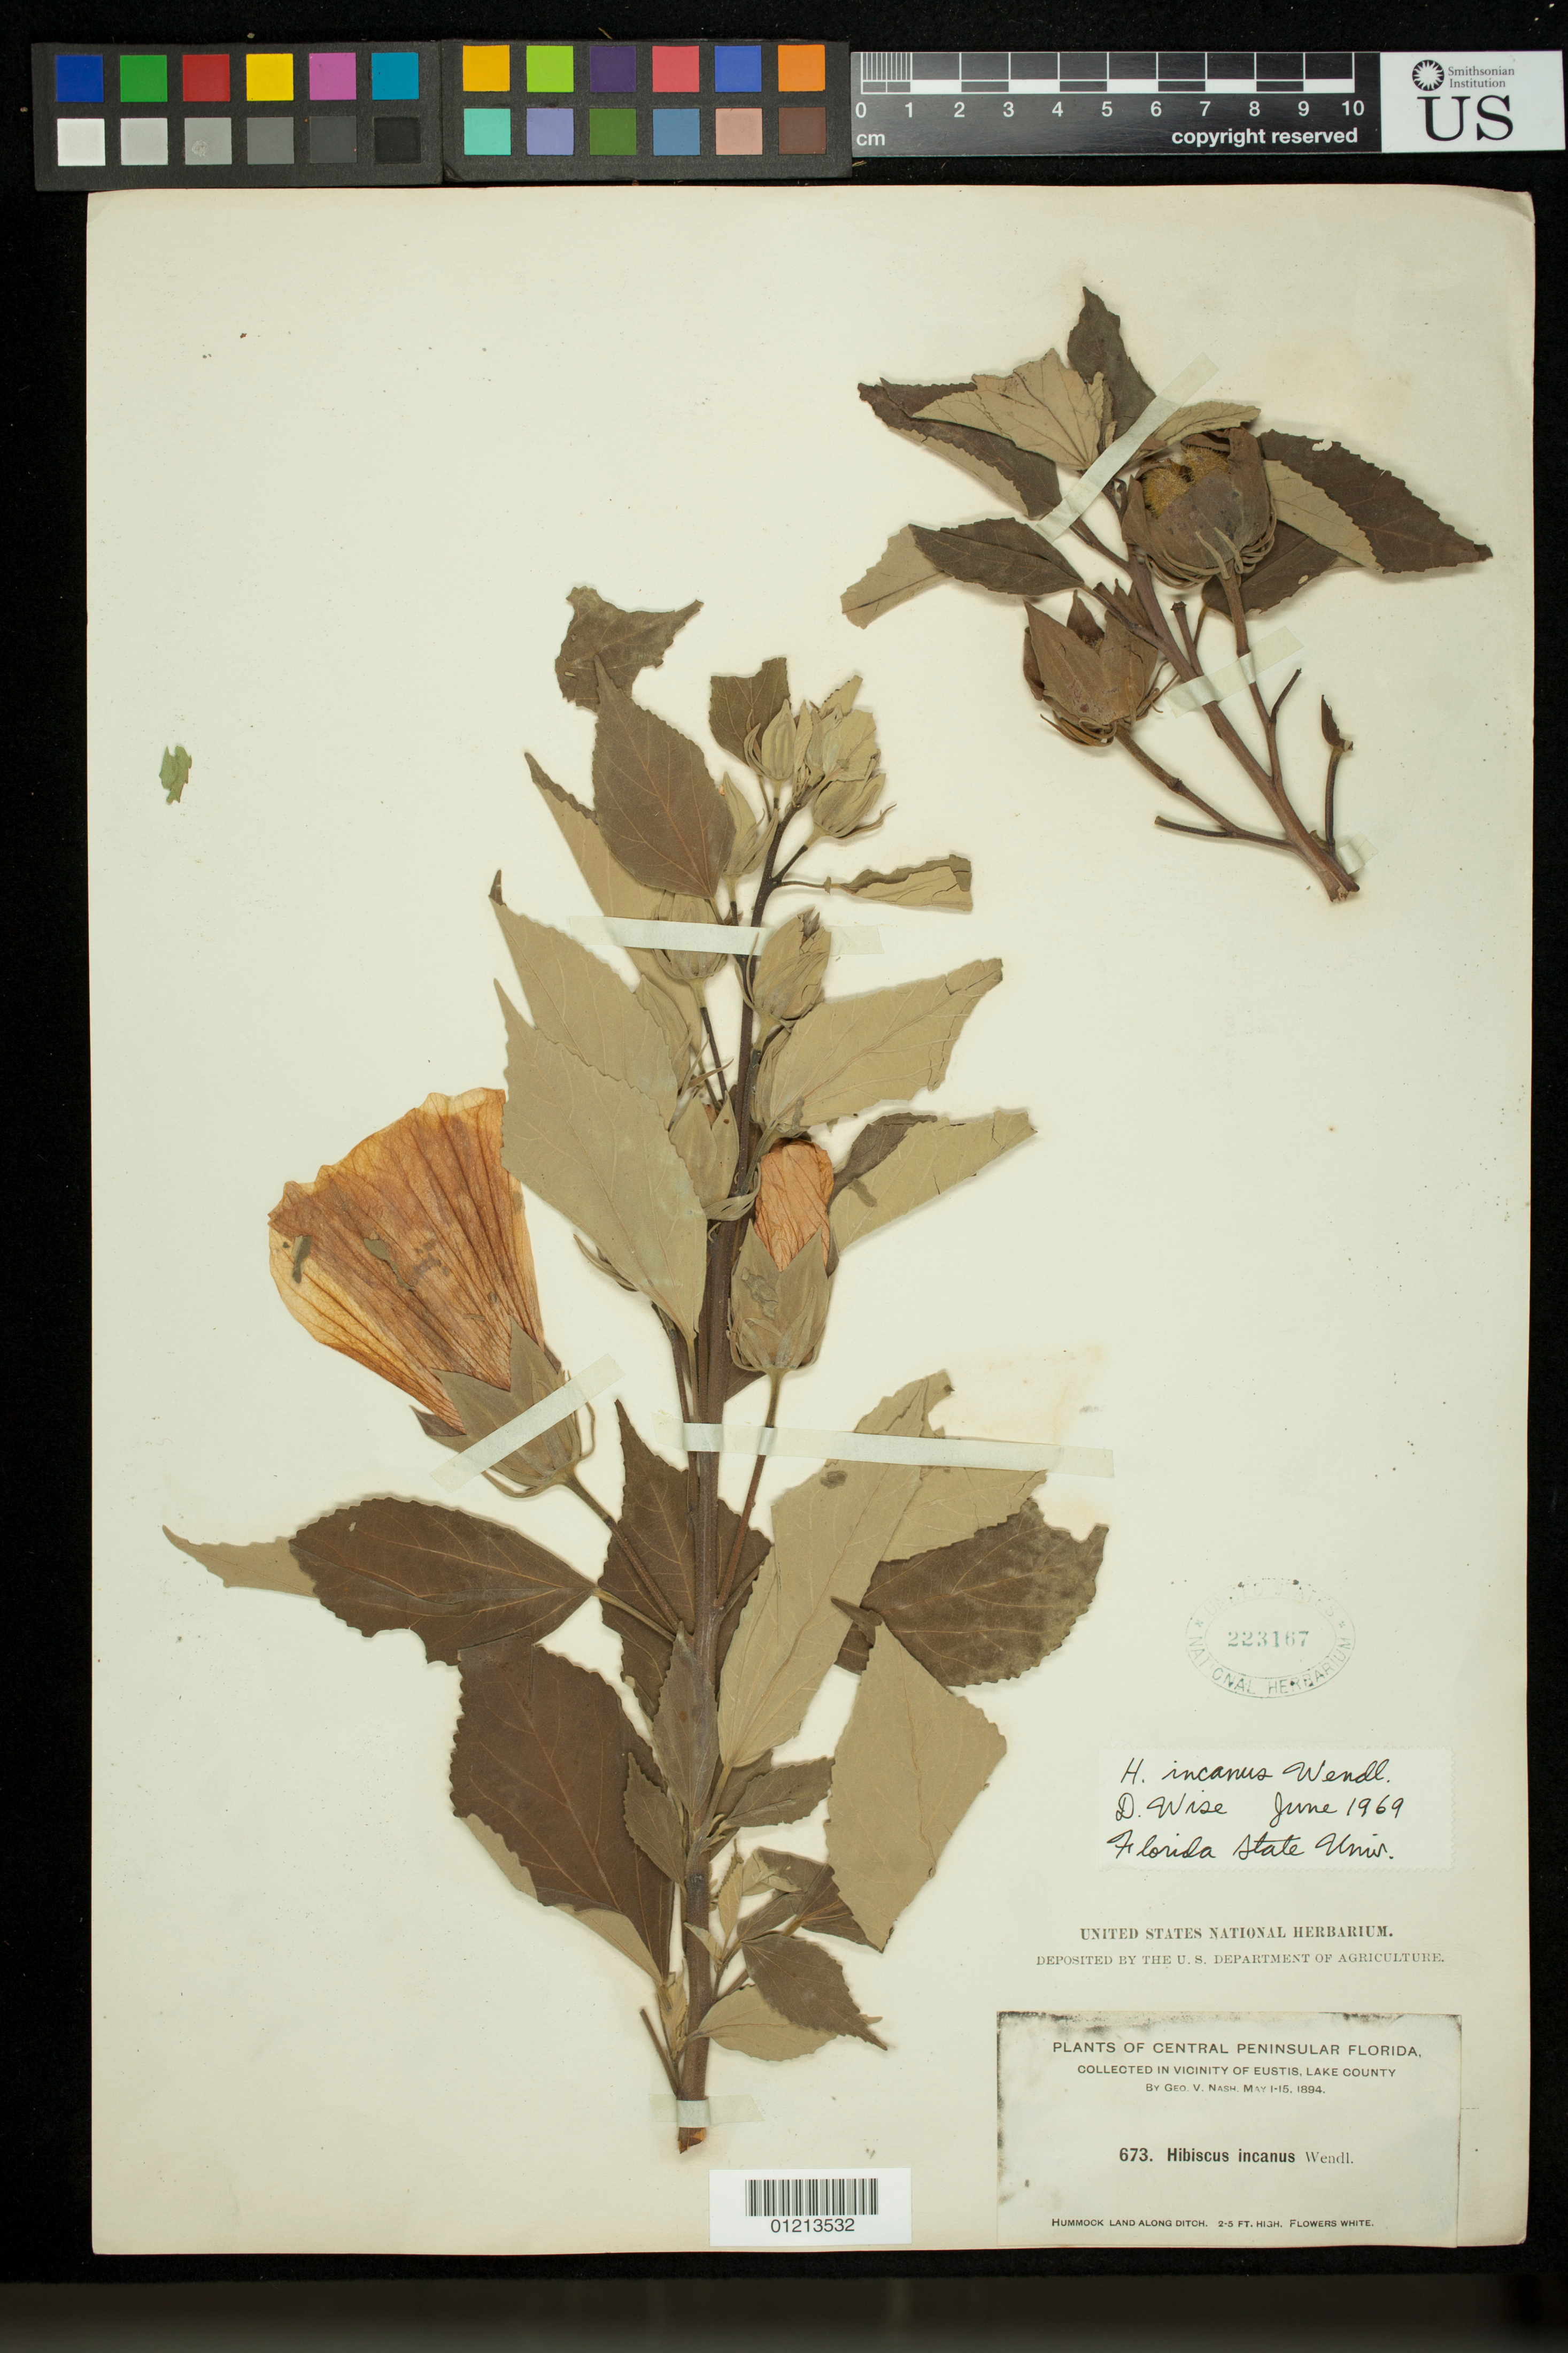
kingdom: Plantae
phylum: Tracheophyta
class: Magnoliopsida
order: Malvales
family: Malvaceae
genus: Hibiscus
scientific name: Hibiscus incanus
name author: J.C. Wendl.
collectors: G. V. Nash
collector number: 673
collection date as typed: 01 May 1894 to 15 May 1894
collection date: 1894-05-01/1894-05-15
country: United States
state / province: Florida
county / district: Lake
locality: Vicinity of Eustis, Lake County. Hummock land along ditch.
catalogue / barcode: US 223167